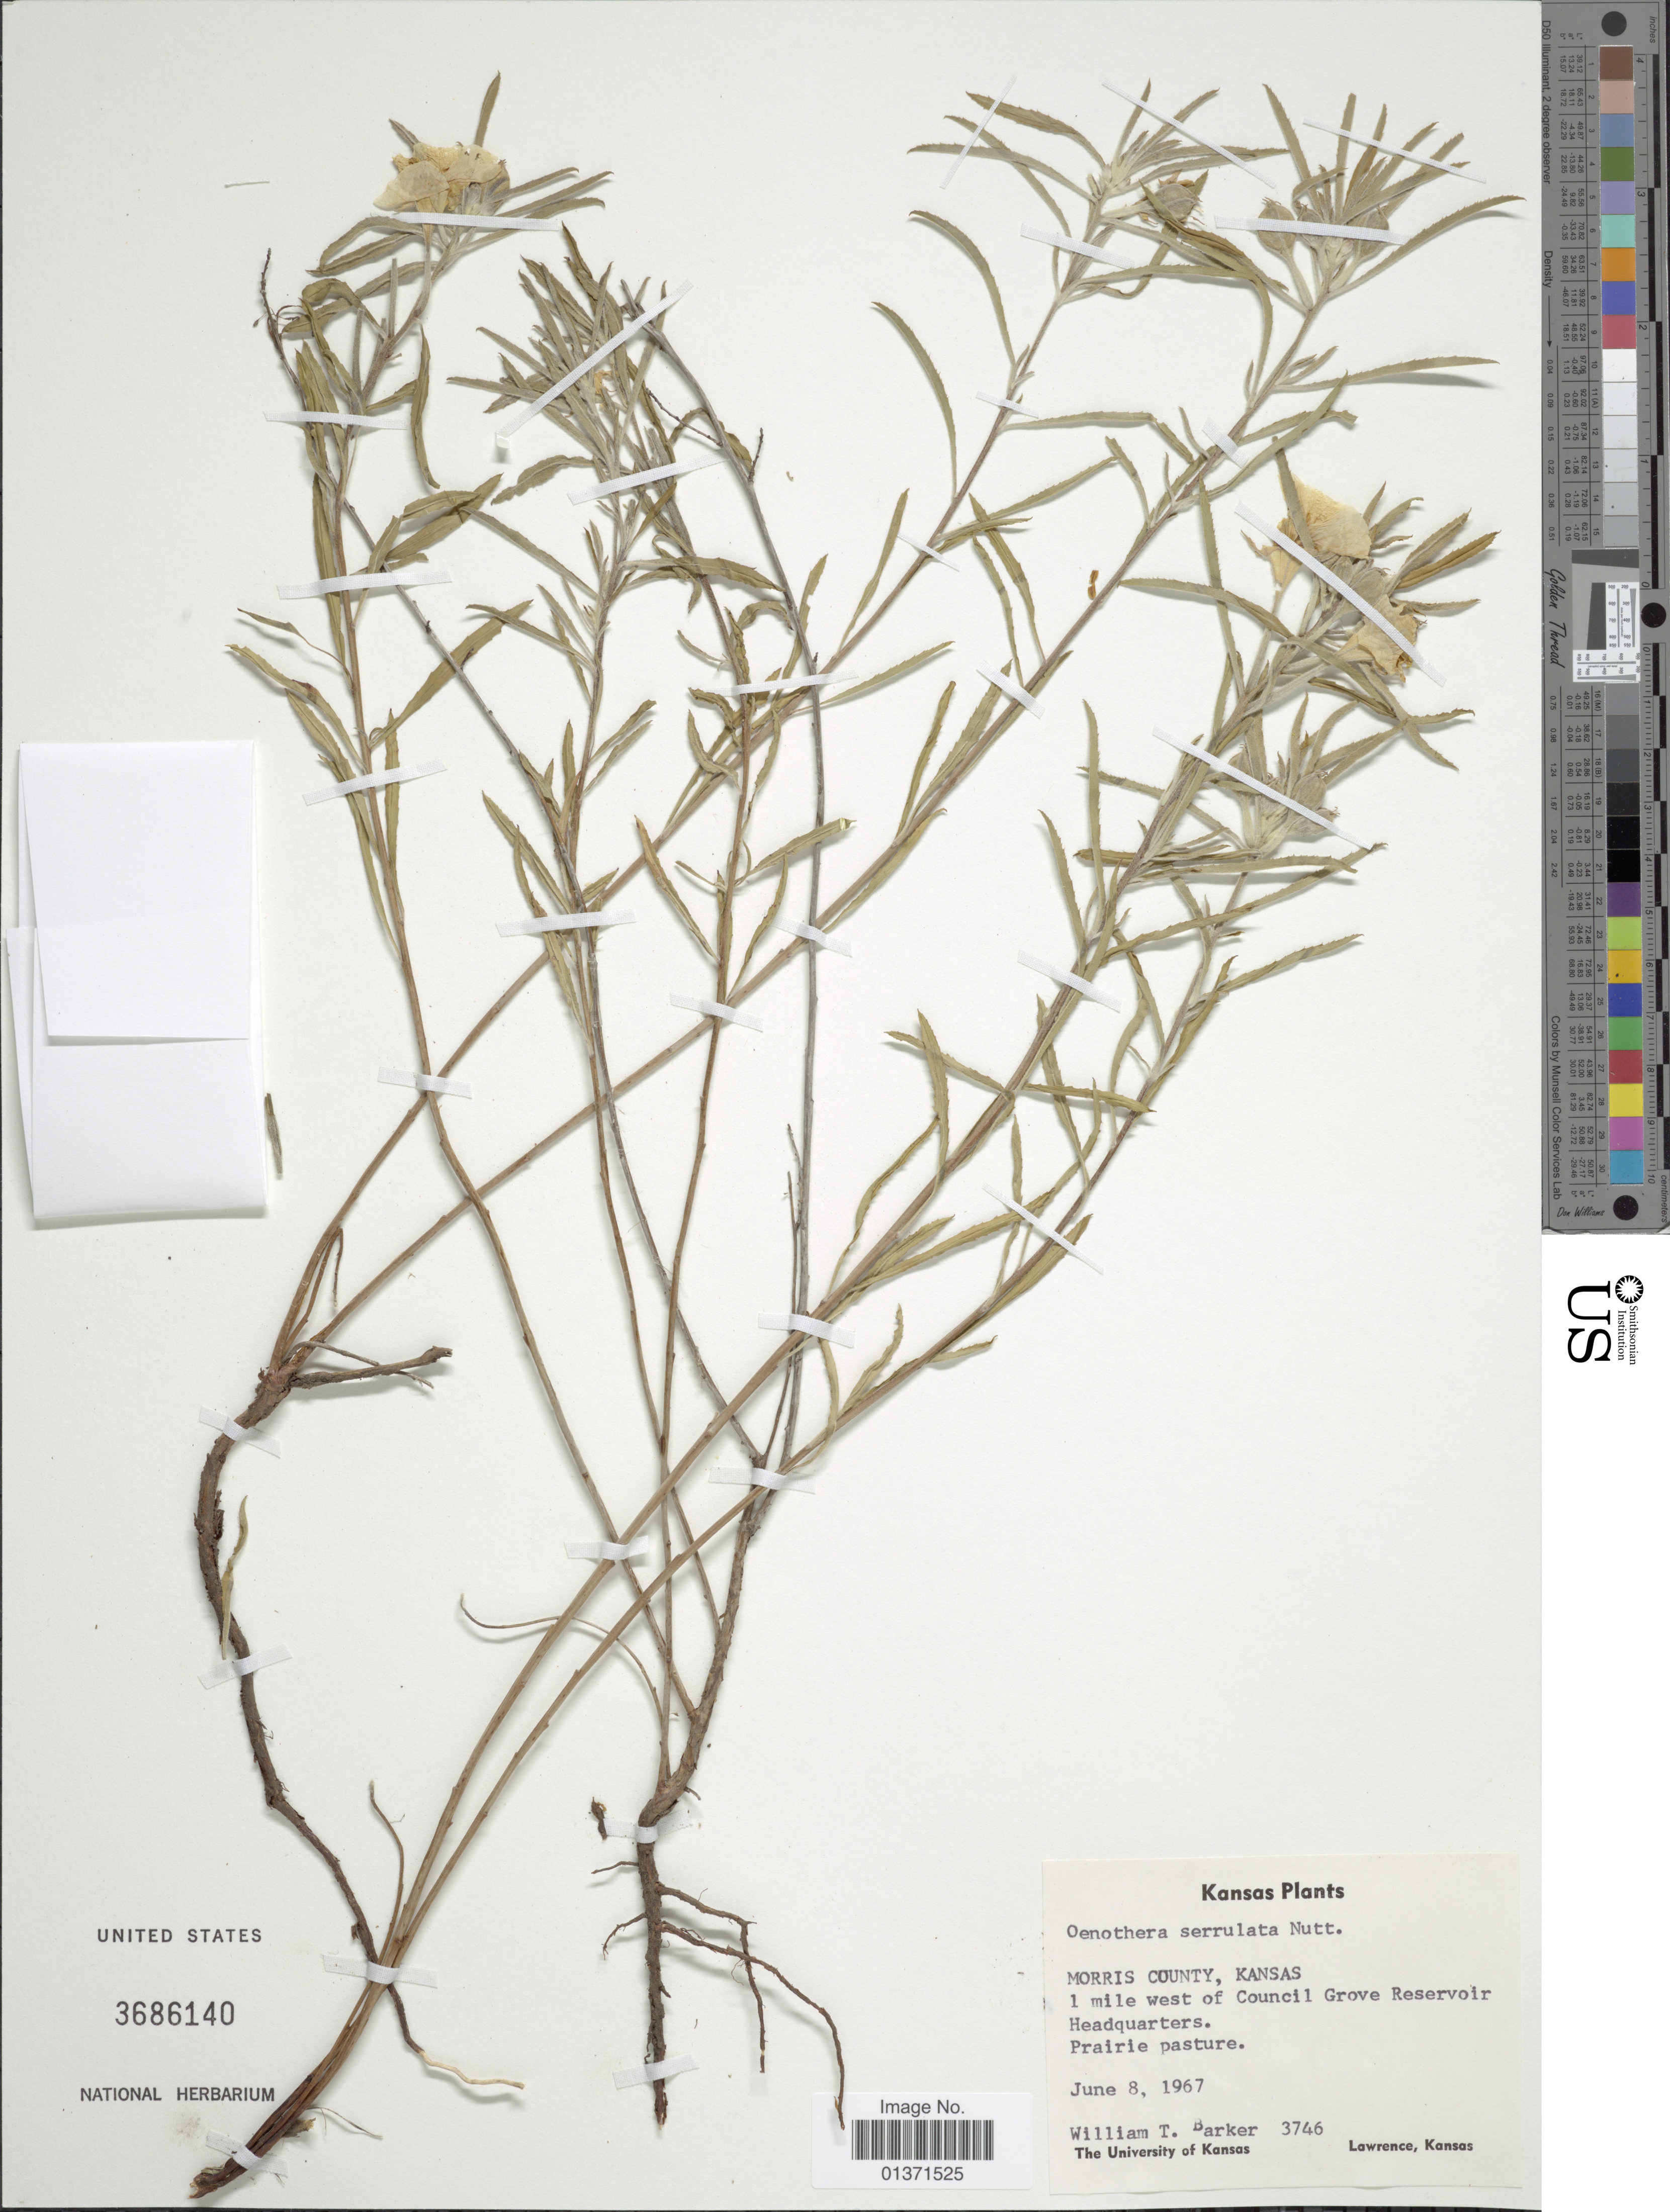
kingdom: Plantae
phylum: Tracheophyta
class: Magnoliopsida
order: Myrtales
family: Onagraceae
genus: Oenothera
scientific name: Oenothera serrulata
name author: Nutt.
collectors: W. T. Barker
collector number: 3746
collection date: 1967-06-08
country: United States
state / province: Kansas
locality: Morris County, 1 mile west of Council Grove Reservoir. Headquarters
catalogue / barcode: US 3686140